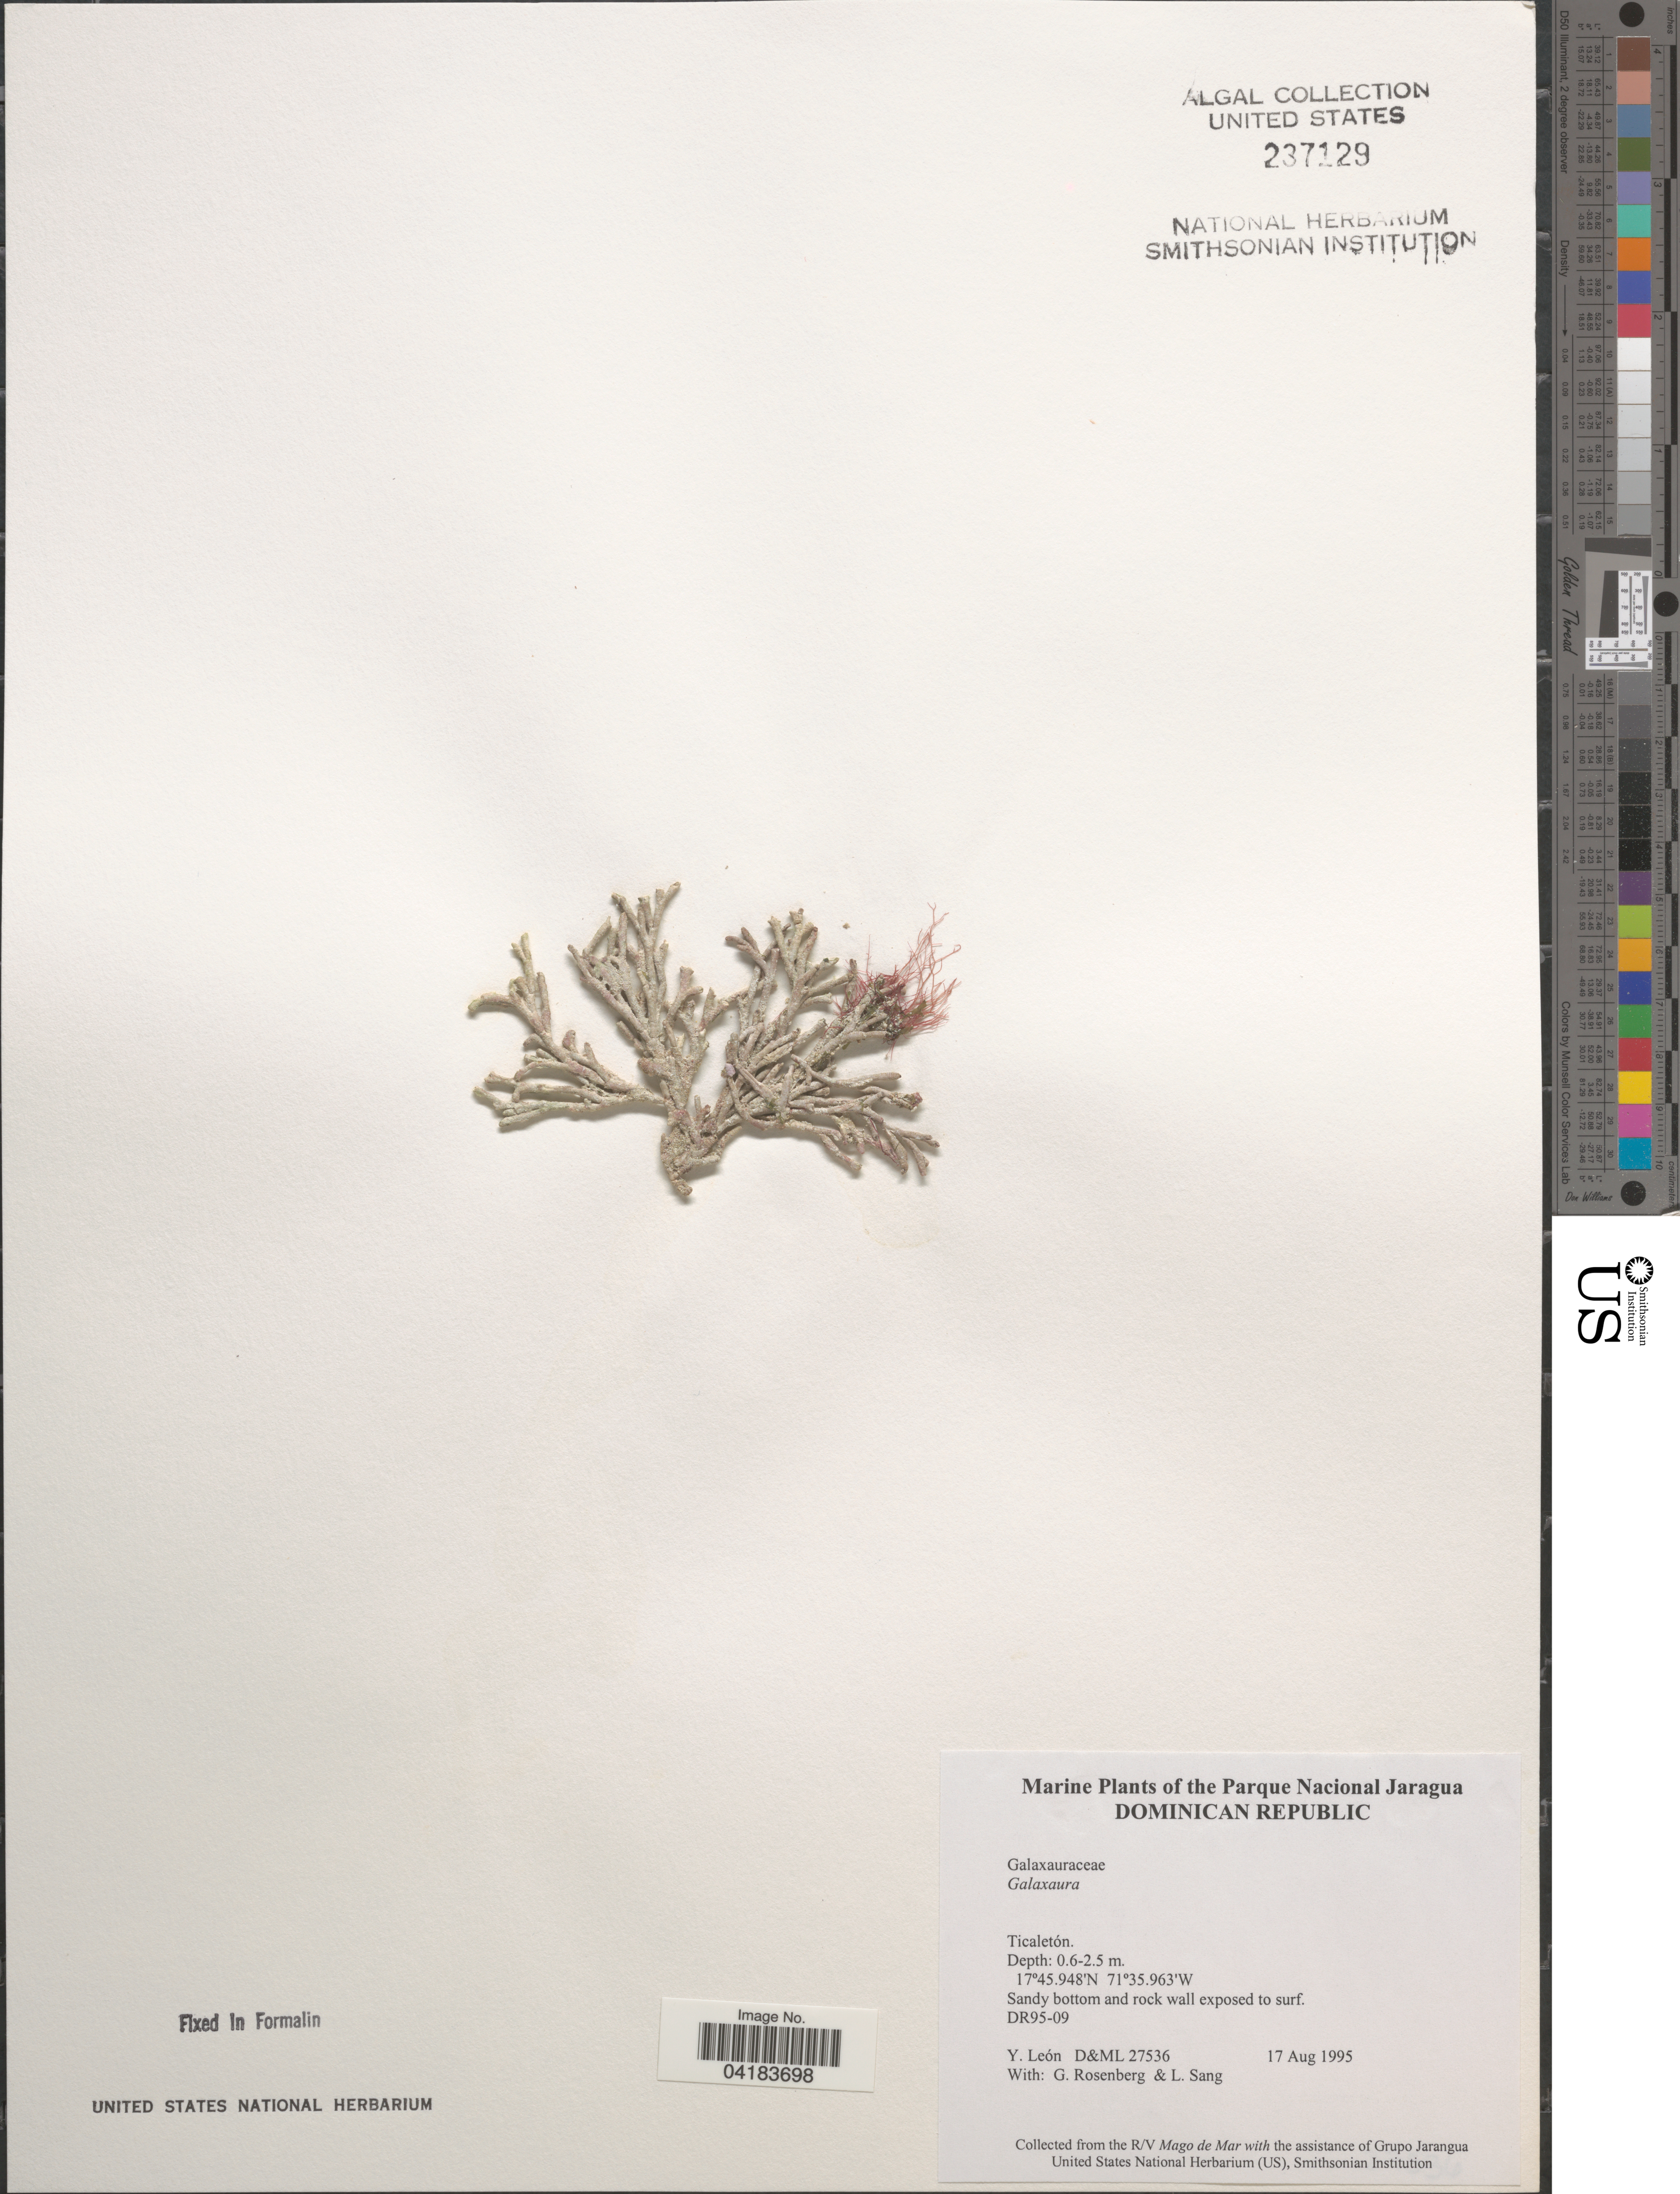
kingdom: Plantae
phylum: Rhodophyta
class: Florideophyceae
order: Nemaliales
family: Galaxauraceae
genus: Galaxaura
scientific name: Galaxaura sp.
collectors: Y. León, G. Rosenberg & L. Sang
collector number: D&ML27536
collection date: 1995-08-17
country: Dominican Republic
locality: The Parque Nacional Jaragua. Ticaletón.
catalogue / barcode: US 237129